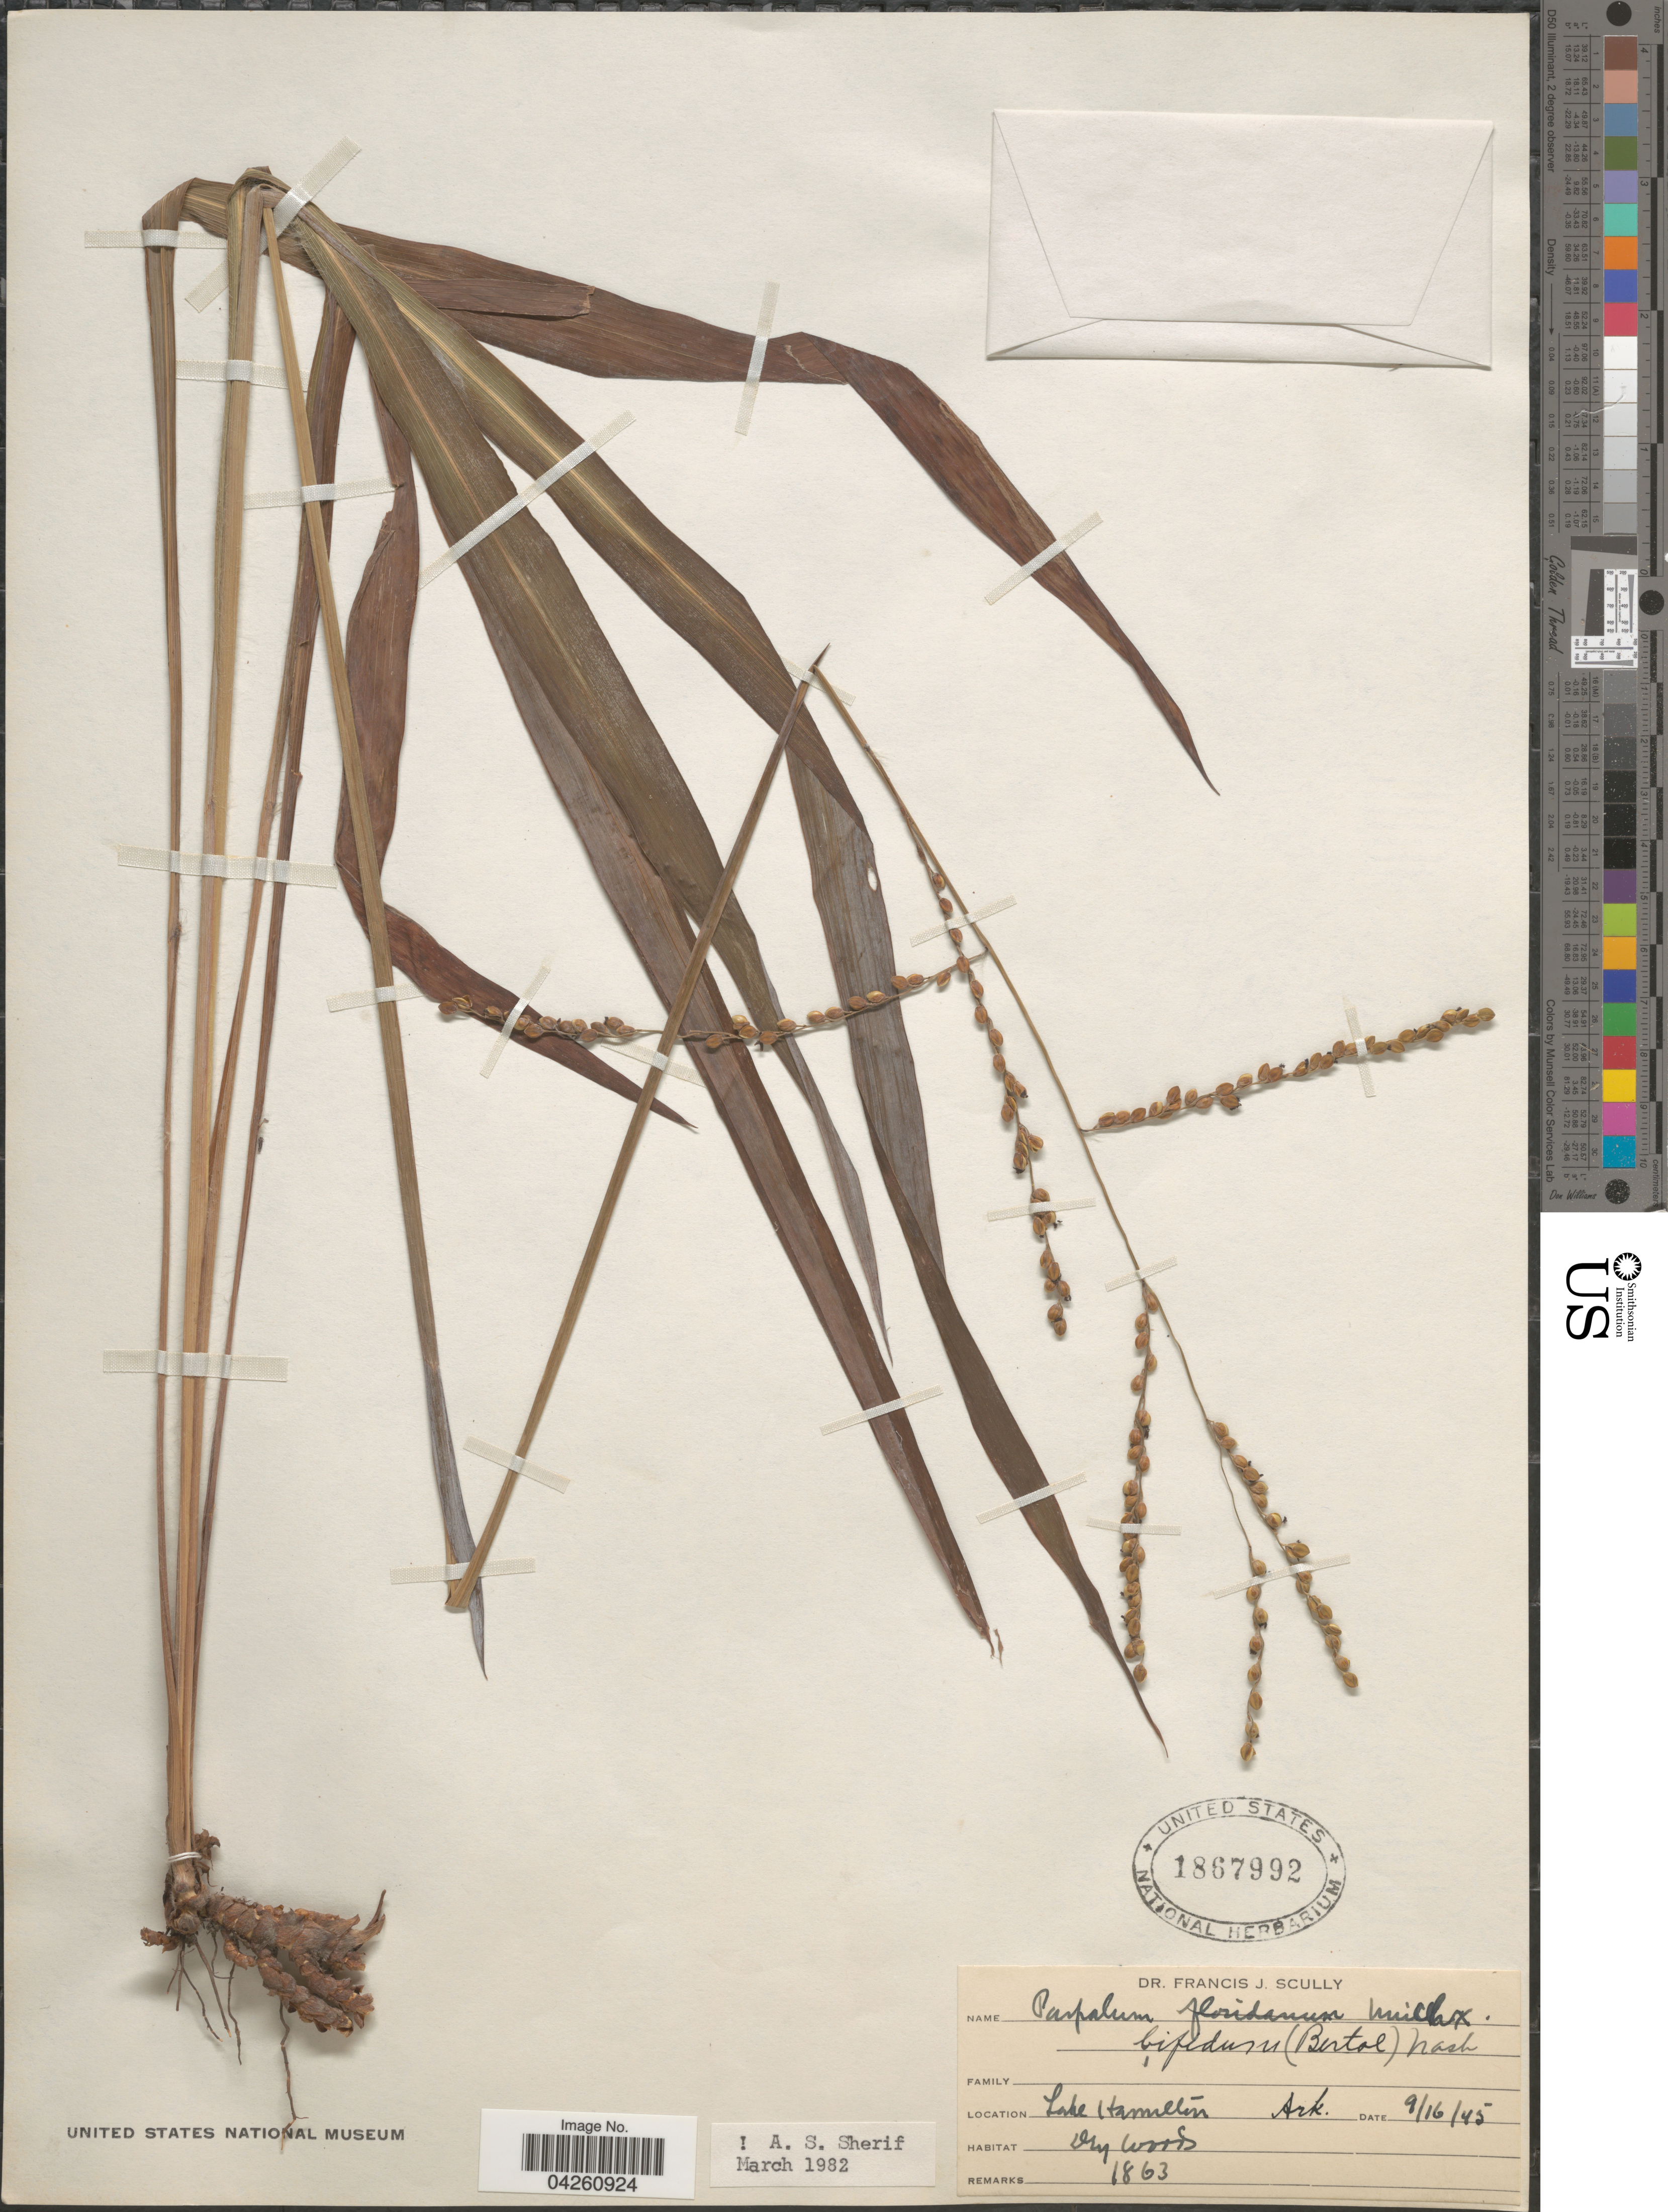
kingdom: Plantae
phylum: Tracheophyta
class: Liliopsida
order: Poales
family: Poaceae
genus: Paspalum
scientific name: Paspalum bifidum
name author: (Bertol.) Nash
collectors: F. J. Scully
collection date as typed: Transcribed d/m/y: 16/9/45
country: United States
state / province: Arkansas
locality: Lake Hamilton.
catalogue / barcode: US 1867992